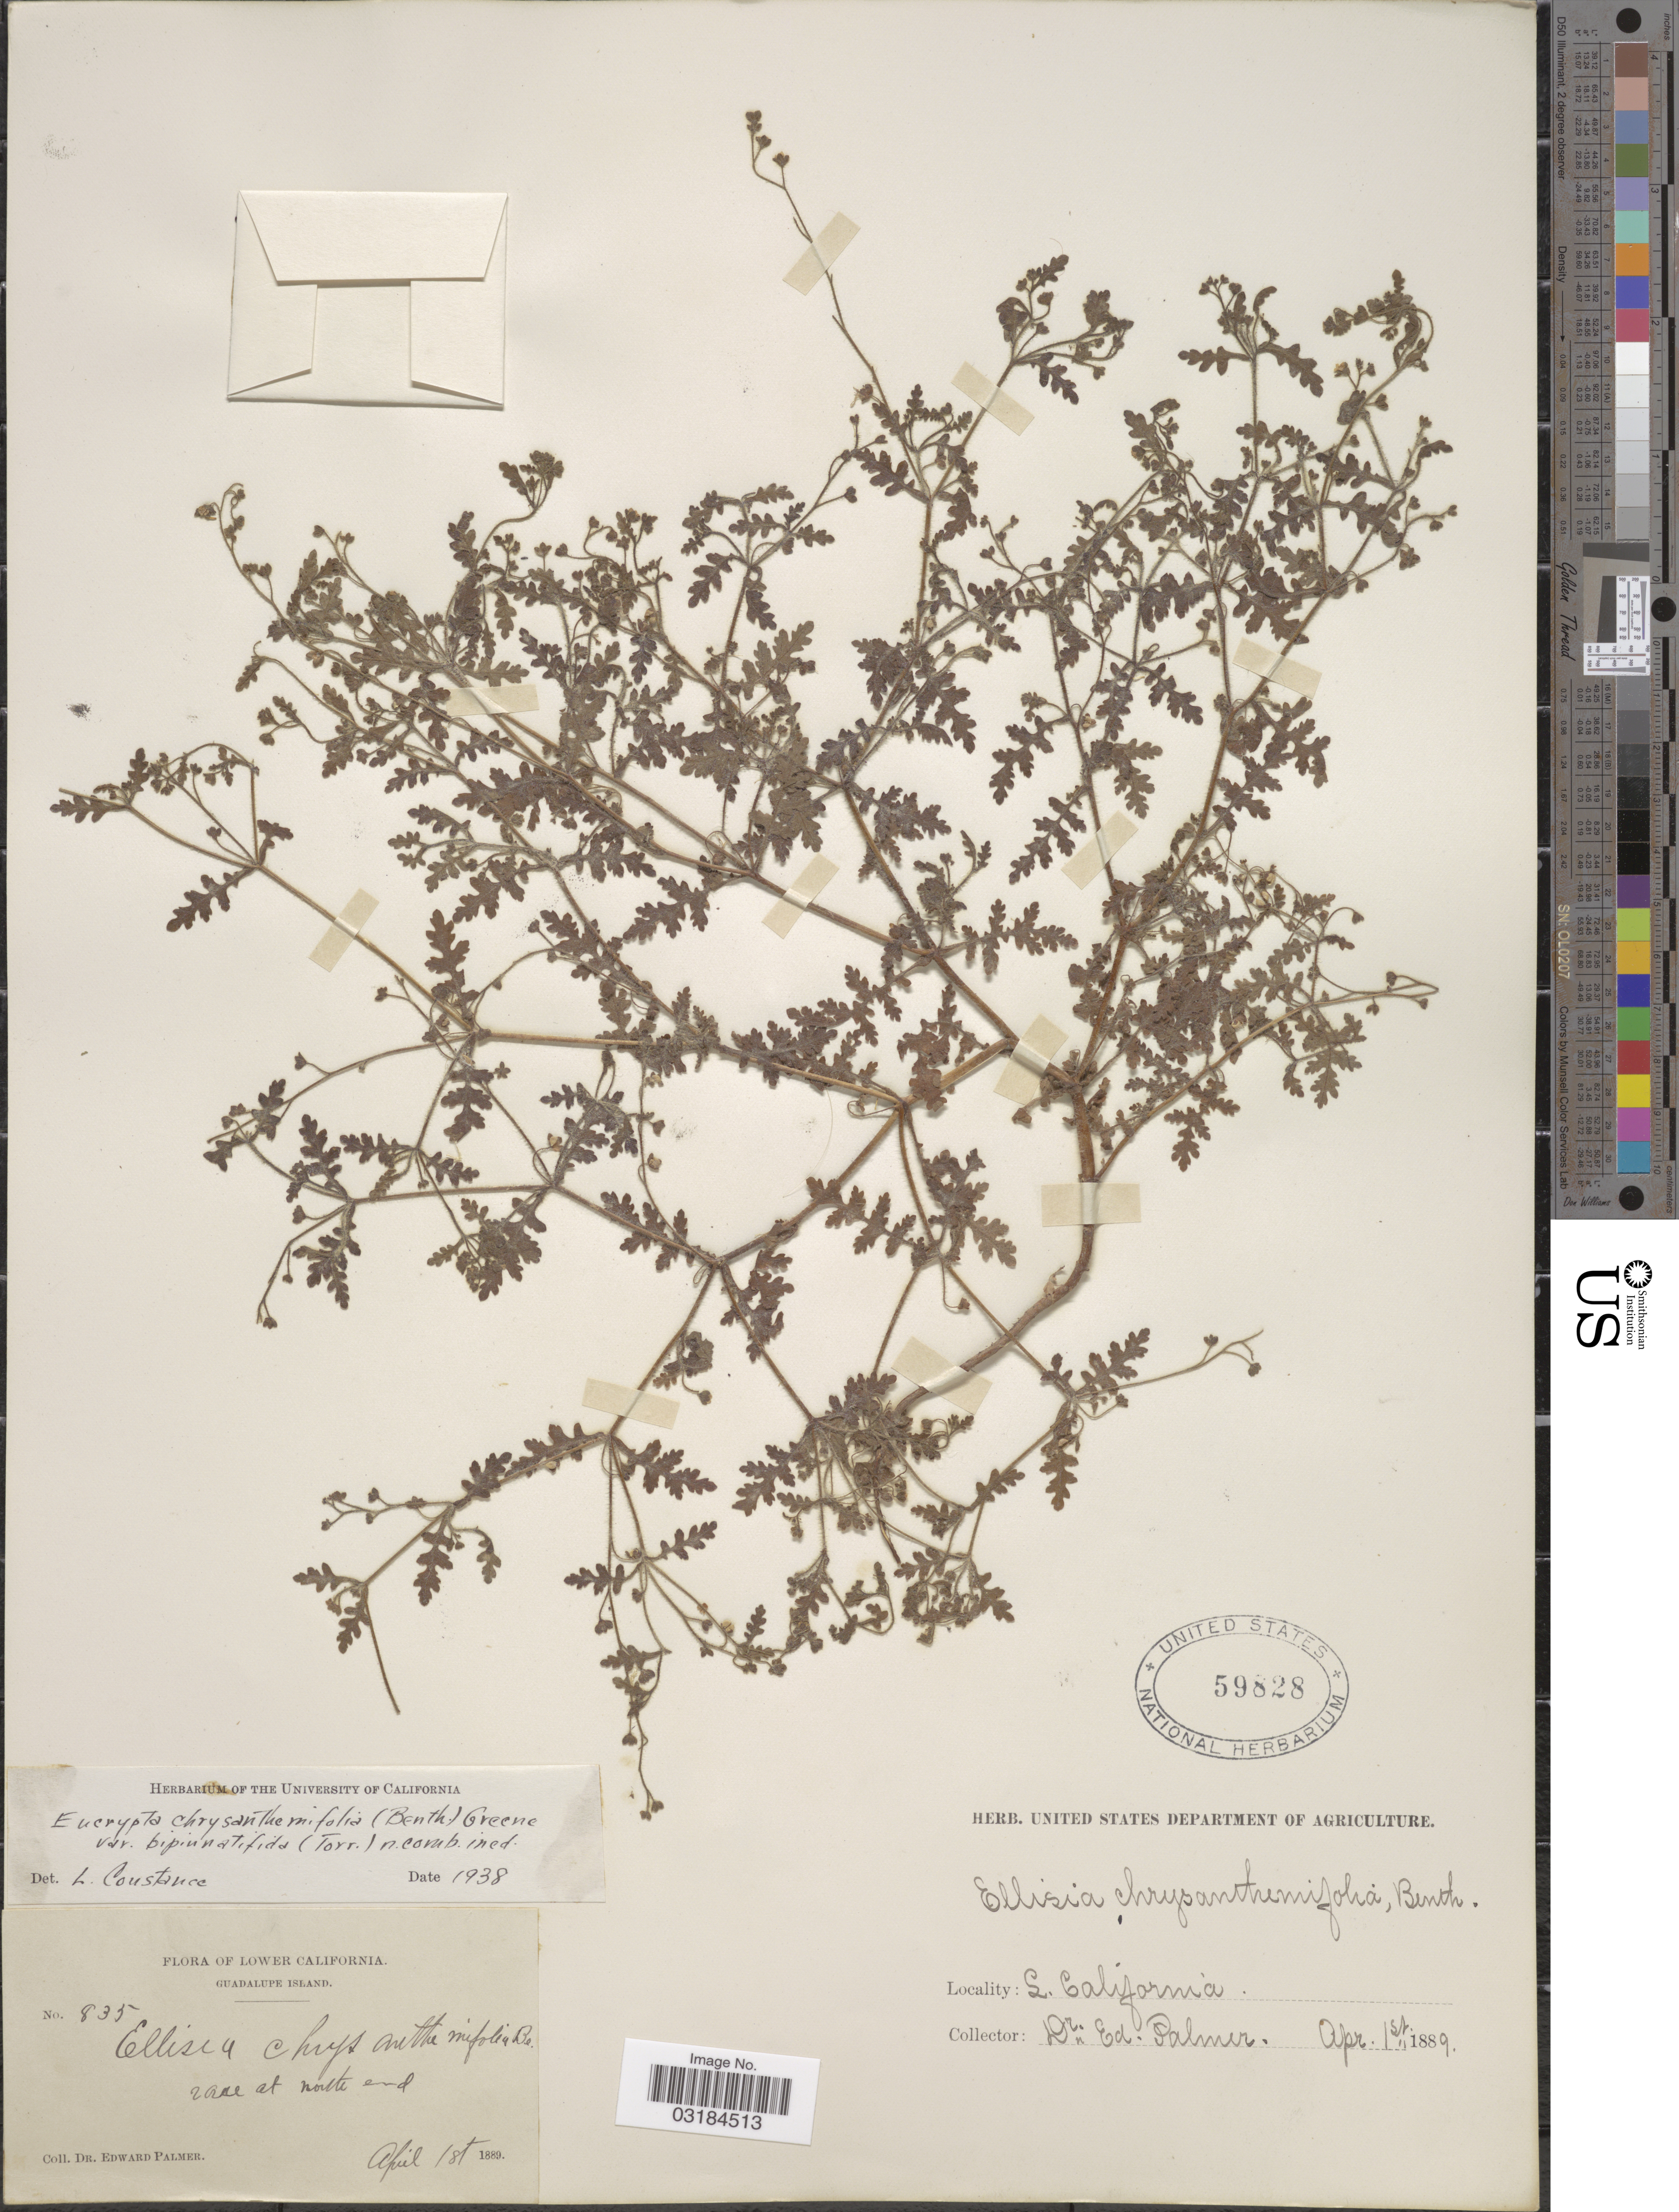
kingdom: Plantae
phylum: Tracheophyta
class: Magnoliopsida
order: Boraginales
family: Hydrophyllaceae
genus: Eucrypta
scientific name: Eucrypta chrysanthemifolia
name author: (Benth.) Greene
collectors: E. Palmer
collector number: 835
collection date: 1889-04-01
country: Mexico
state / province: Baja California Norte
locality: Lower California, Guadalupe Island.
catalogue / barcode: US 59828